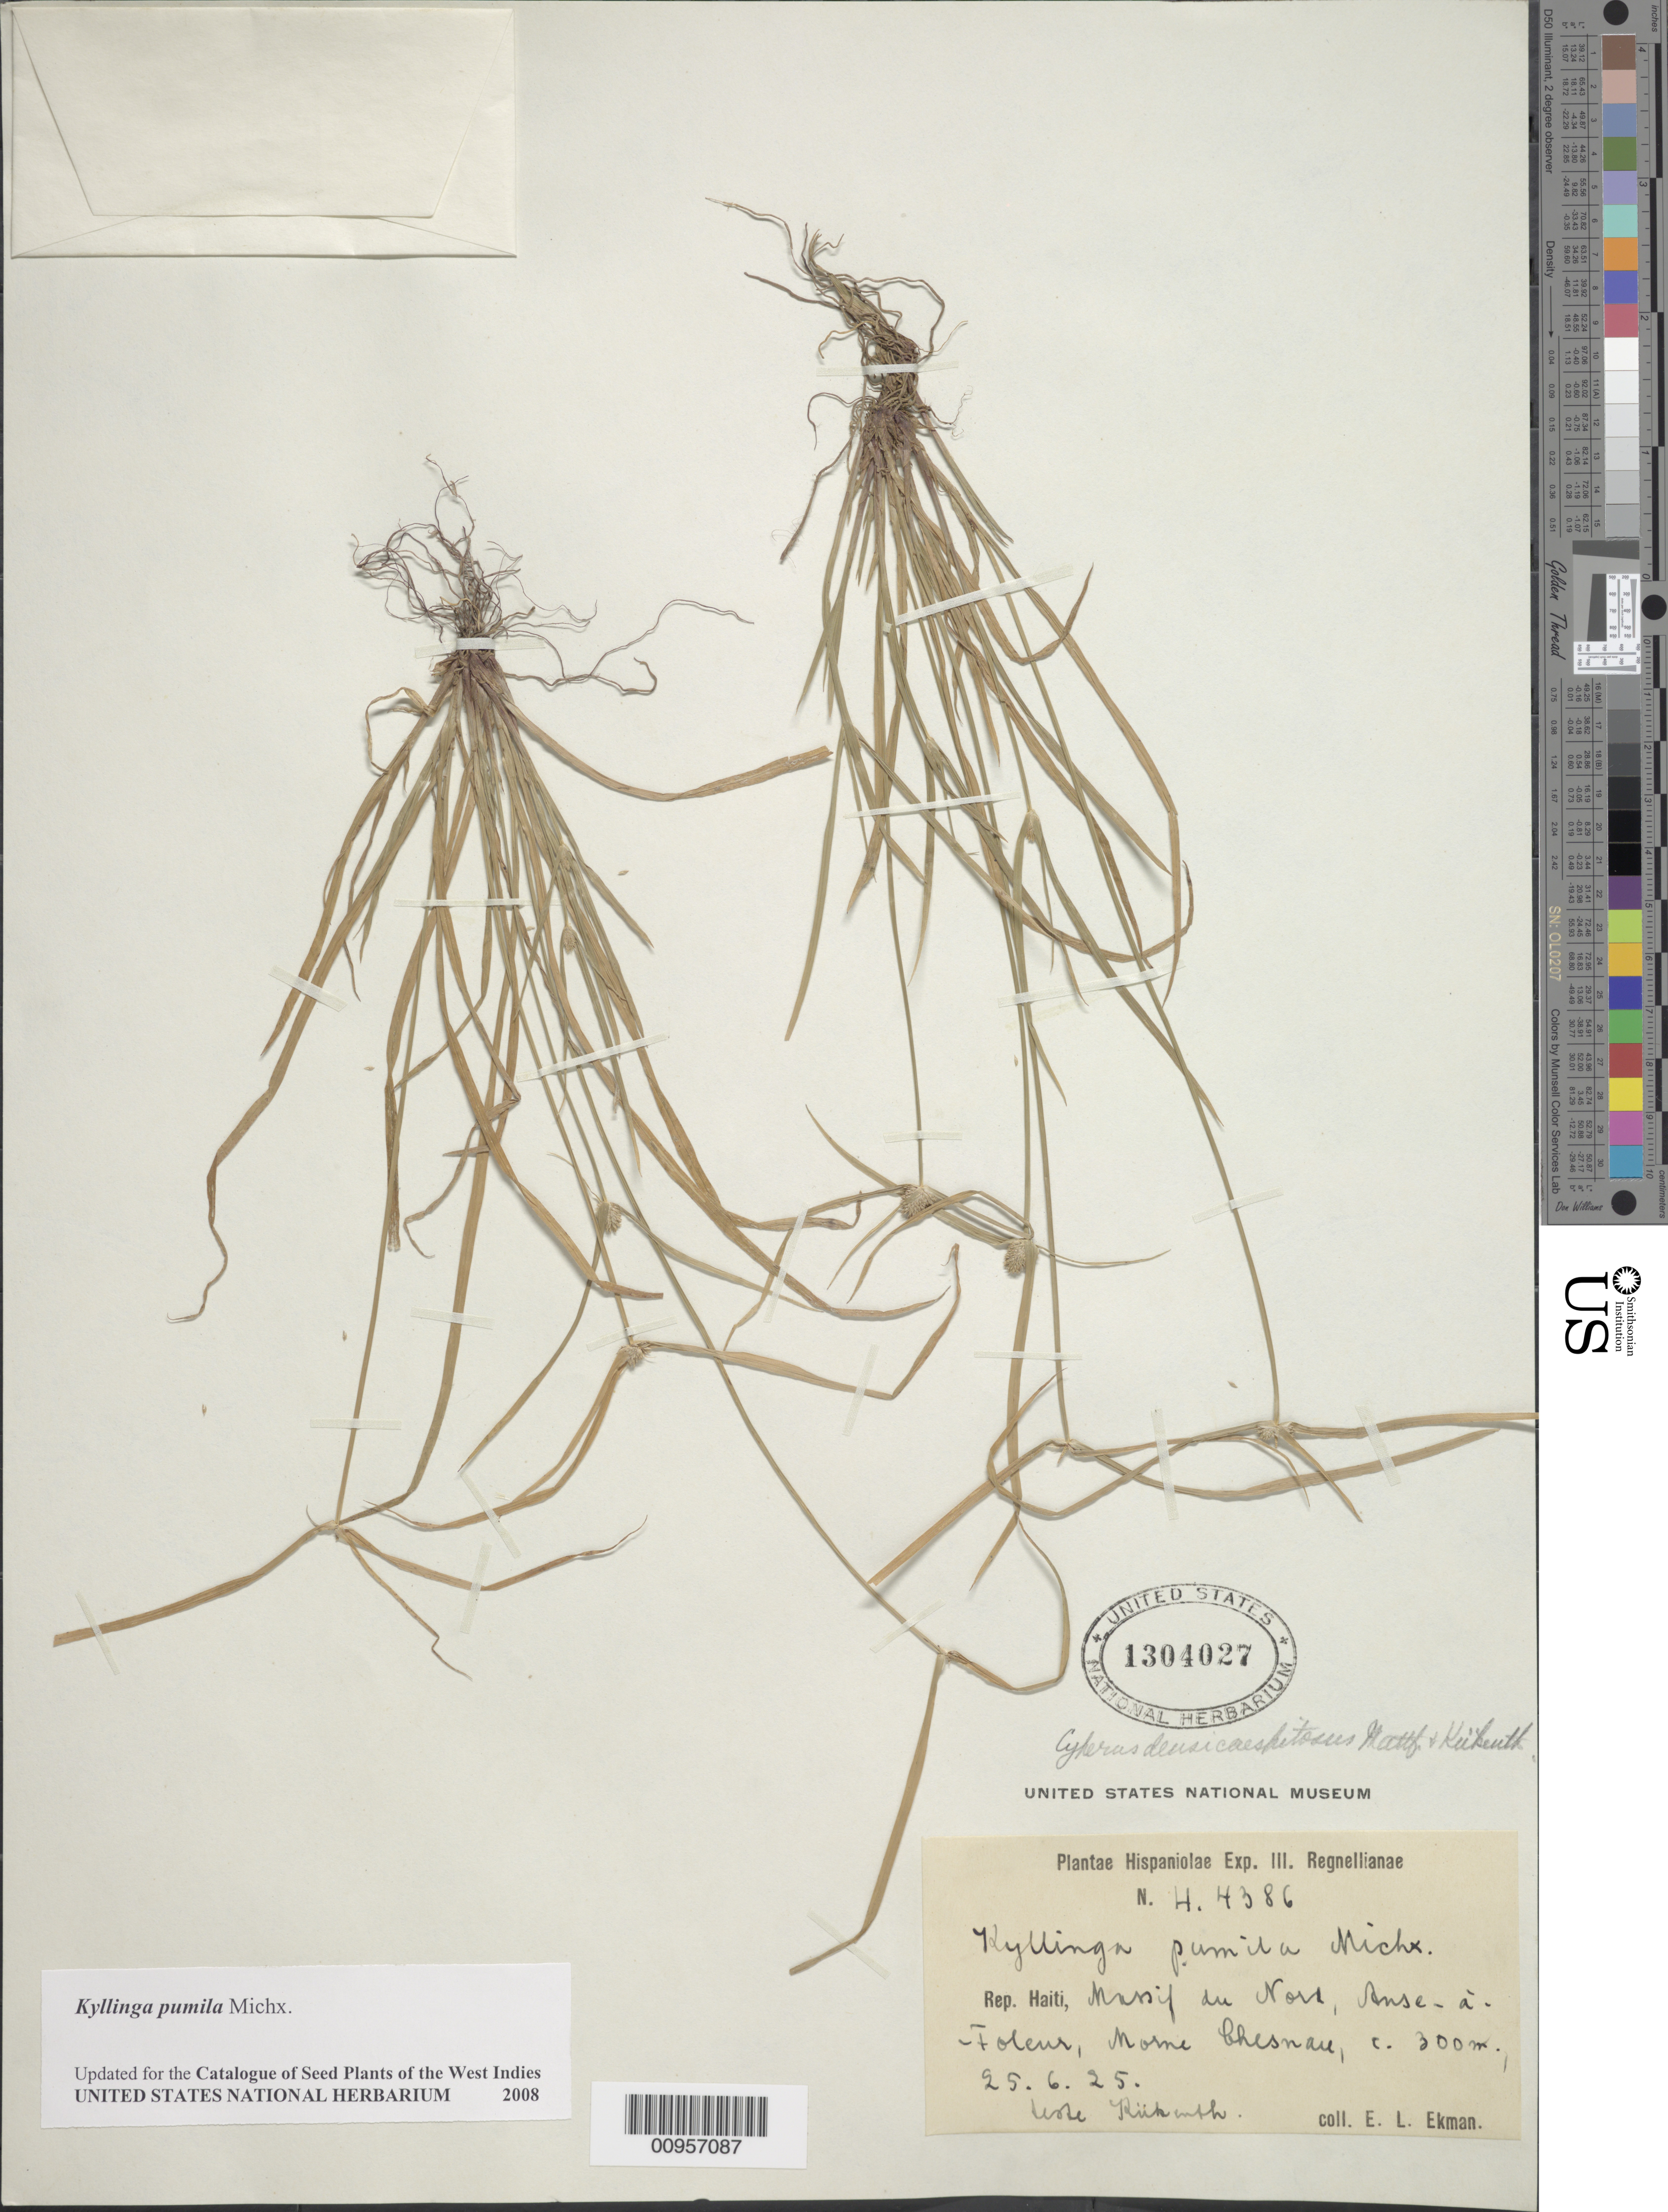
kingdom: Plantae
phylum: Tracheophyta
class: Liliopsida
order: Poales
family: Cyperaceae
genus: Cyperus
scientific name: Cyperus hortensis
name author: (Salzm. ex Steud.) Dorr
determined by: Strong, Mark T., (BOT), Smithsonian Institution - National Museum of Natural History (UNITED STATES)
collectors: E. L. Ekman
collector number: H 4386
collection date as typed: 25 Jun 1925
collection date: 1925-06-25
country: Haiti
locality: Massif du Nord, Anse à Foleur, Morne Chesnau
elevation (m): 300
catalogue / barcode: US 1304027